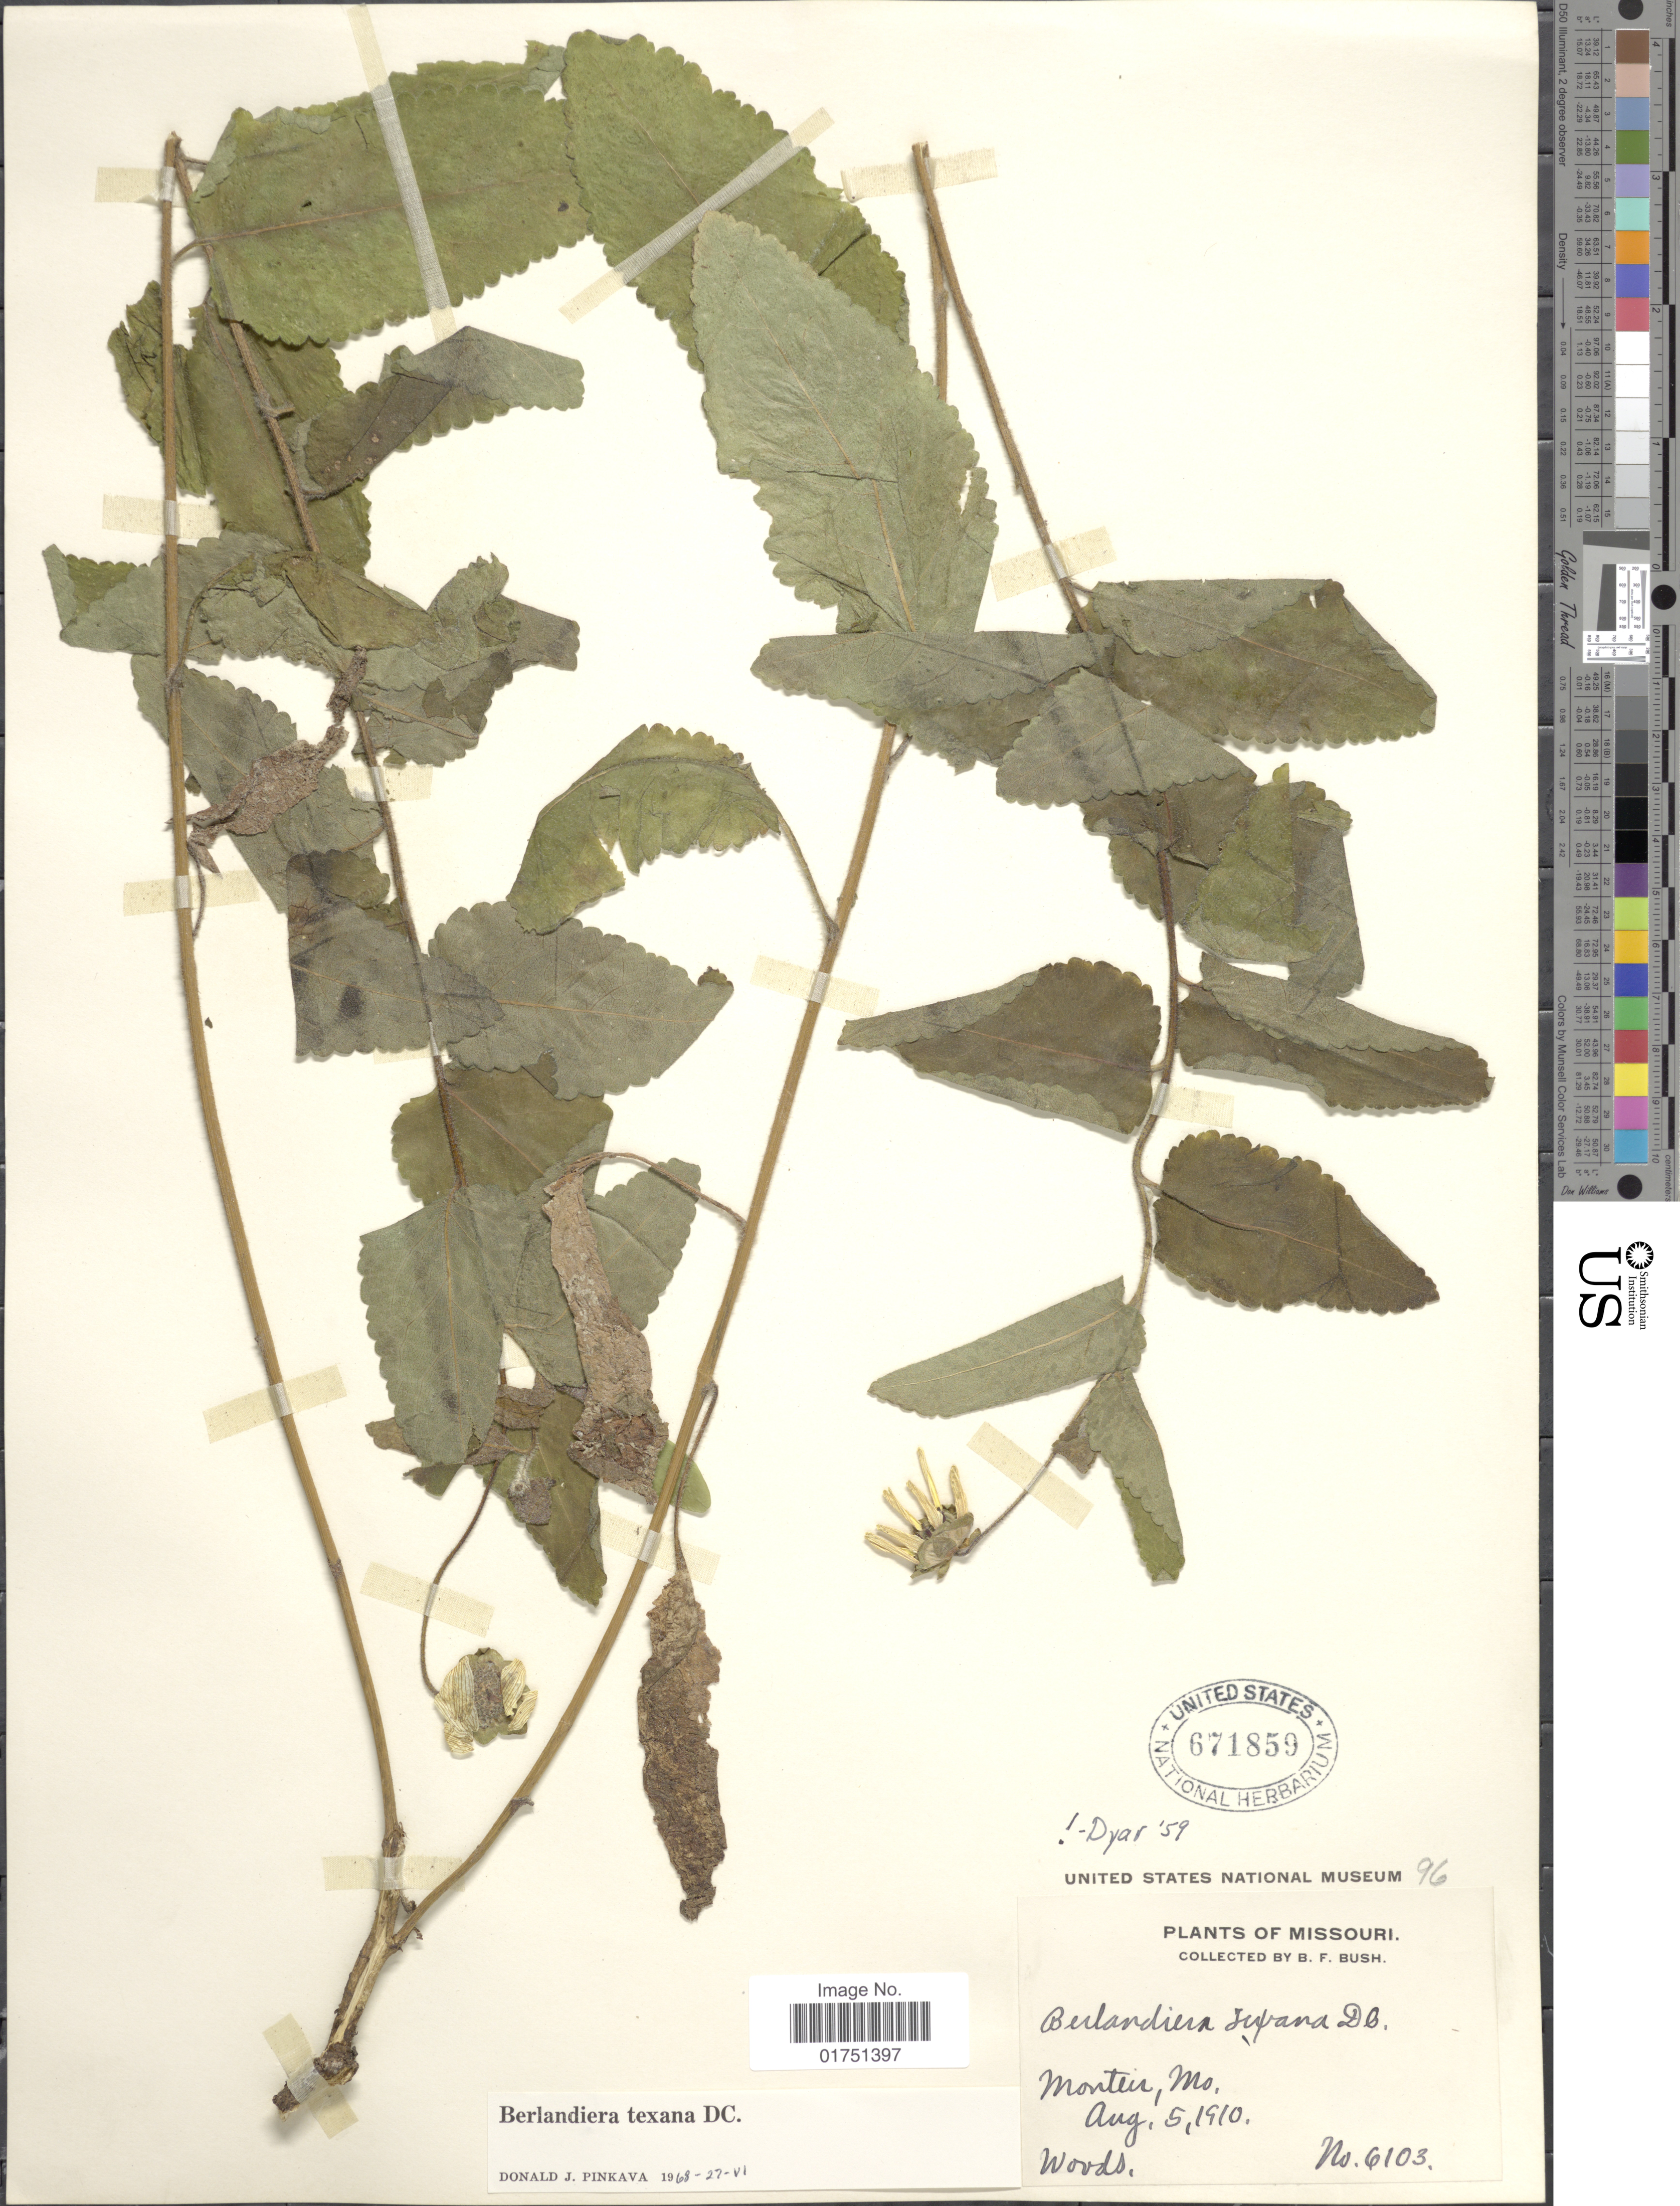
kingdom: Plantae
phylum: Tracheophyta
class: Magnoliopsida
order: Asterales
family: Asteraceae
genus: Berlandiera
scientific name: Berlandiera texana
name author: DC.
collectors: B. F. Bush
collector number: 6103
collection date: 1910-08-05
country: United States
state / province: Missouri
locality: Monteer, Mo.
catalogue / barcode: US 671859